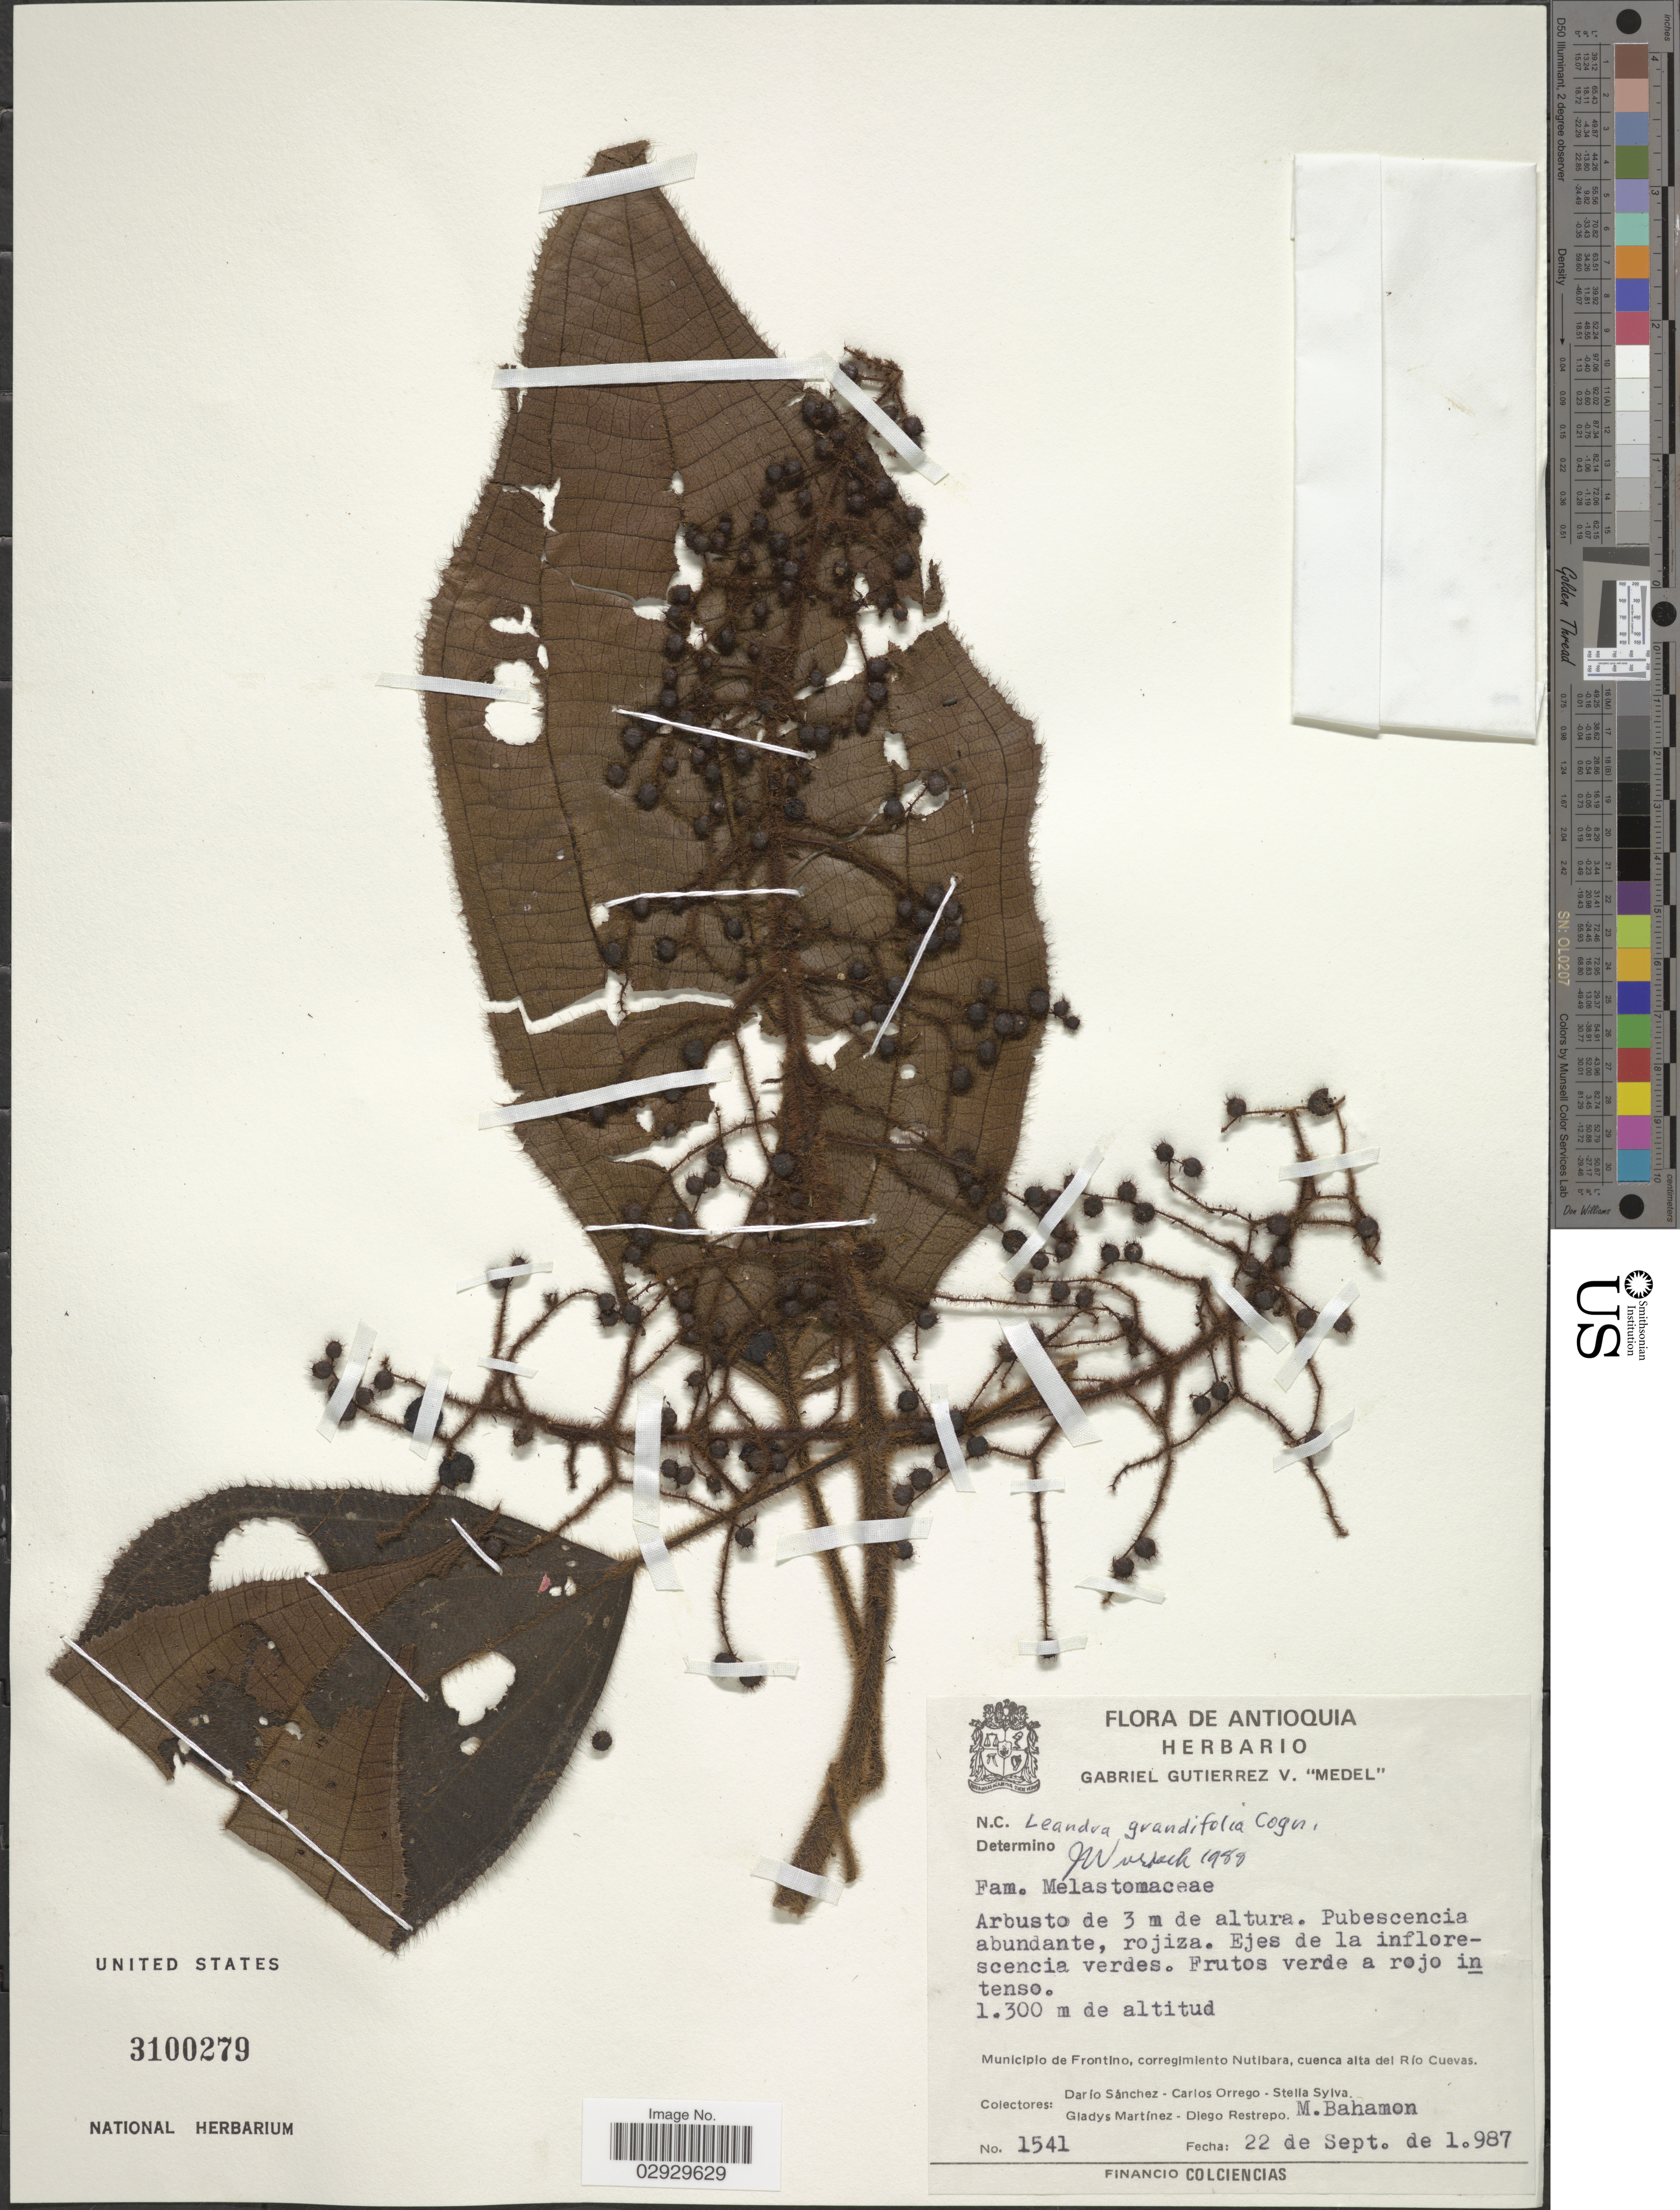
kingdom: Plantae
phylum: Tracheophyta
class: Magnoliopsida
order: Myrtales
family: Melastomataceae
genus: Leandra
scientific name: Leandra grandifolia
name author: Cogn.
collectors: D. Sánchez, C. Orrego, S. Sylva, G. Martínez & et al.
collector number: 1541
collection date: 1987-09-22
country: Colombia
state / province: Antioquia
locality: Municipio de Frontino, corregimiento Nutibara, cuenca alta del Río Cuevas.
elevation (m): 1300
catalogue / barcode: US 3100279